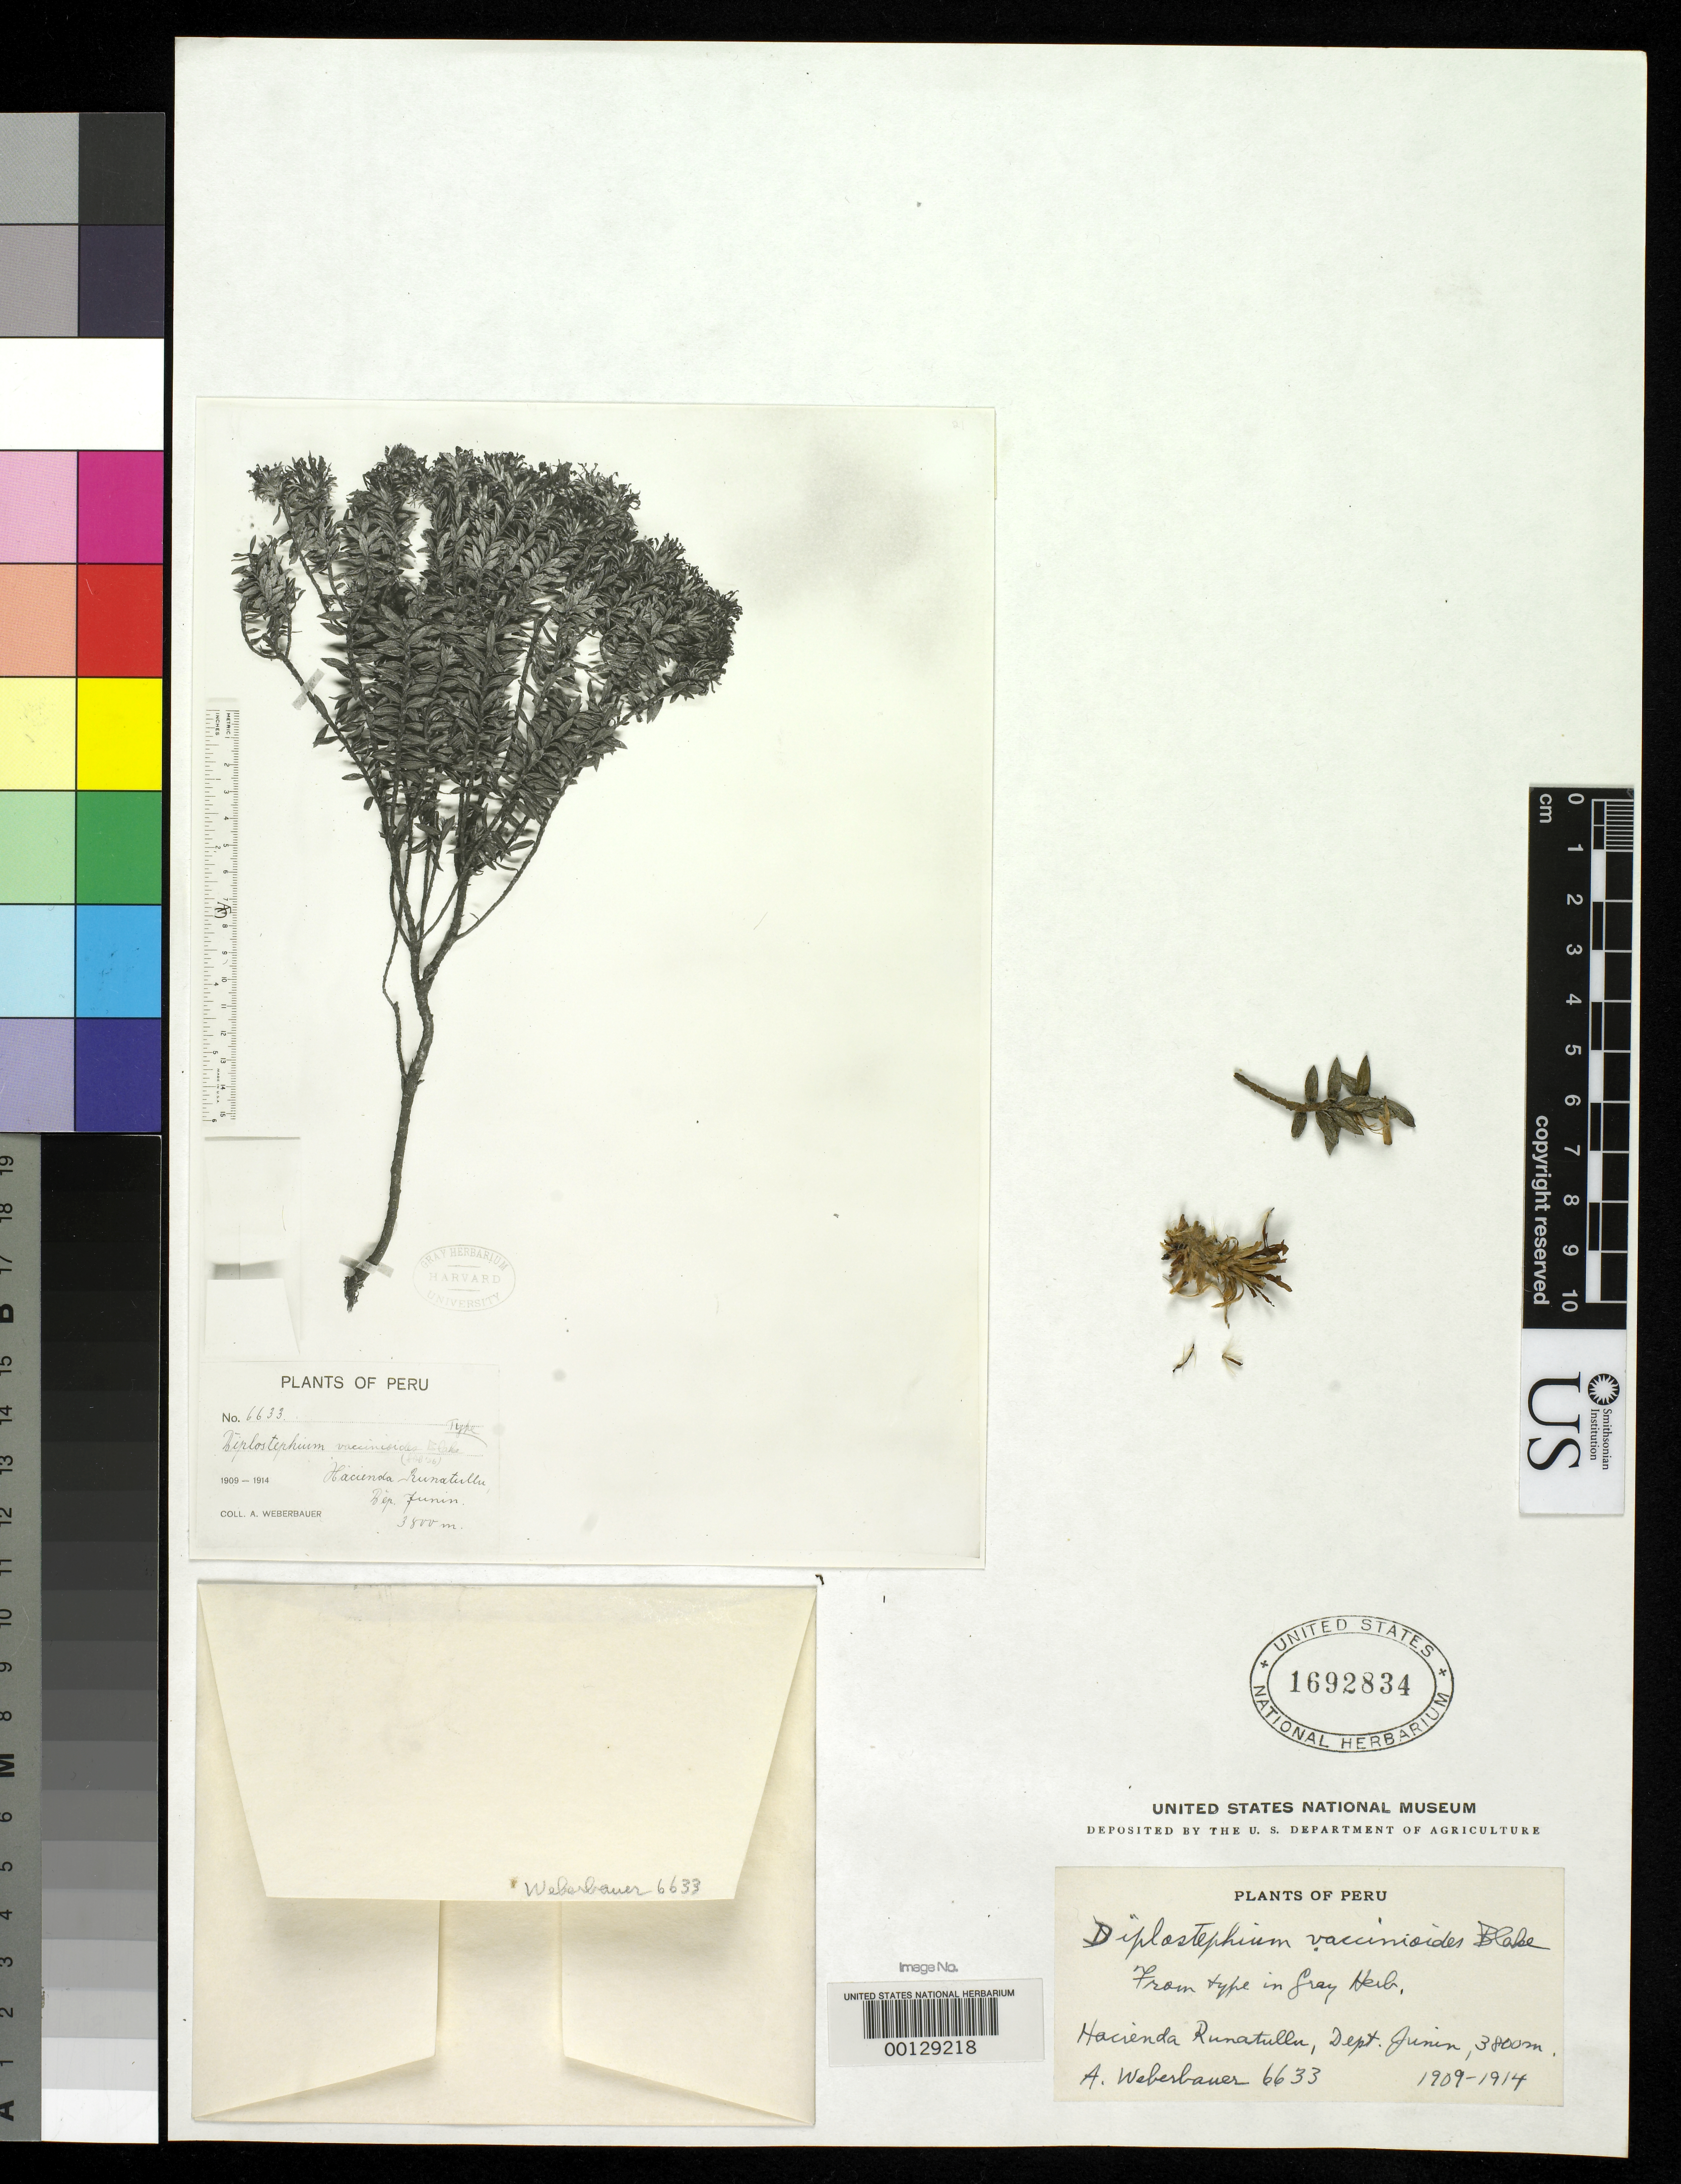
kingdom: Plantae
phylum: Tracheophyta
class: Magnoliopsida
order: Asterales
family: Asteraceae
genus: Diplostephium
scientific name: Diplostephium vaccinioides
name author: S.F. Blake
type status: Isotype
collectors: A. Weberbauer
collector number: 6633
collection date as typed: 1909 to -- --- 1914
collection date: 1909/1914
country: Peru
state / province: Junín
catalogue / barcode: US 1692834